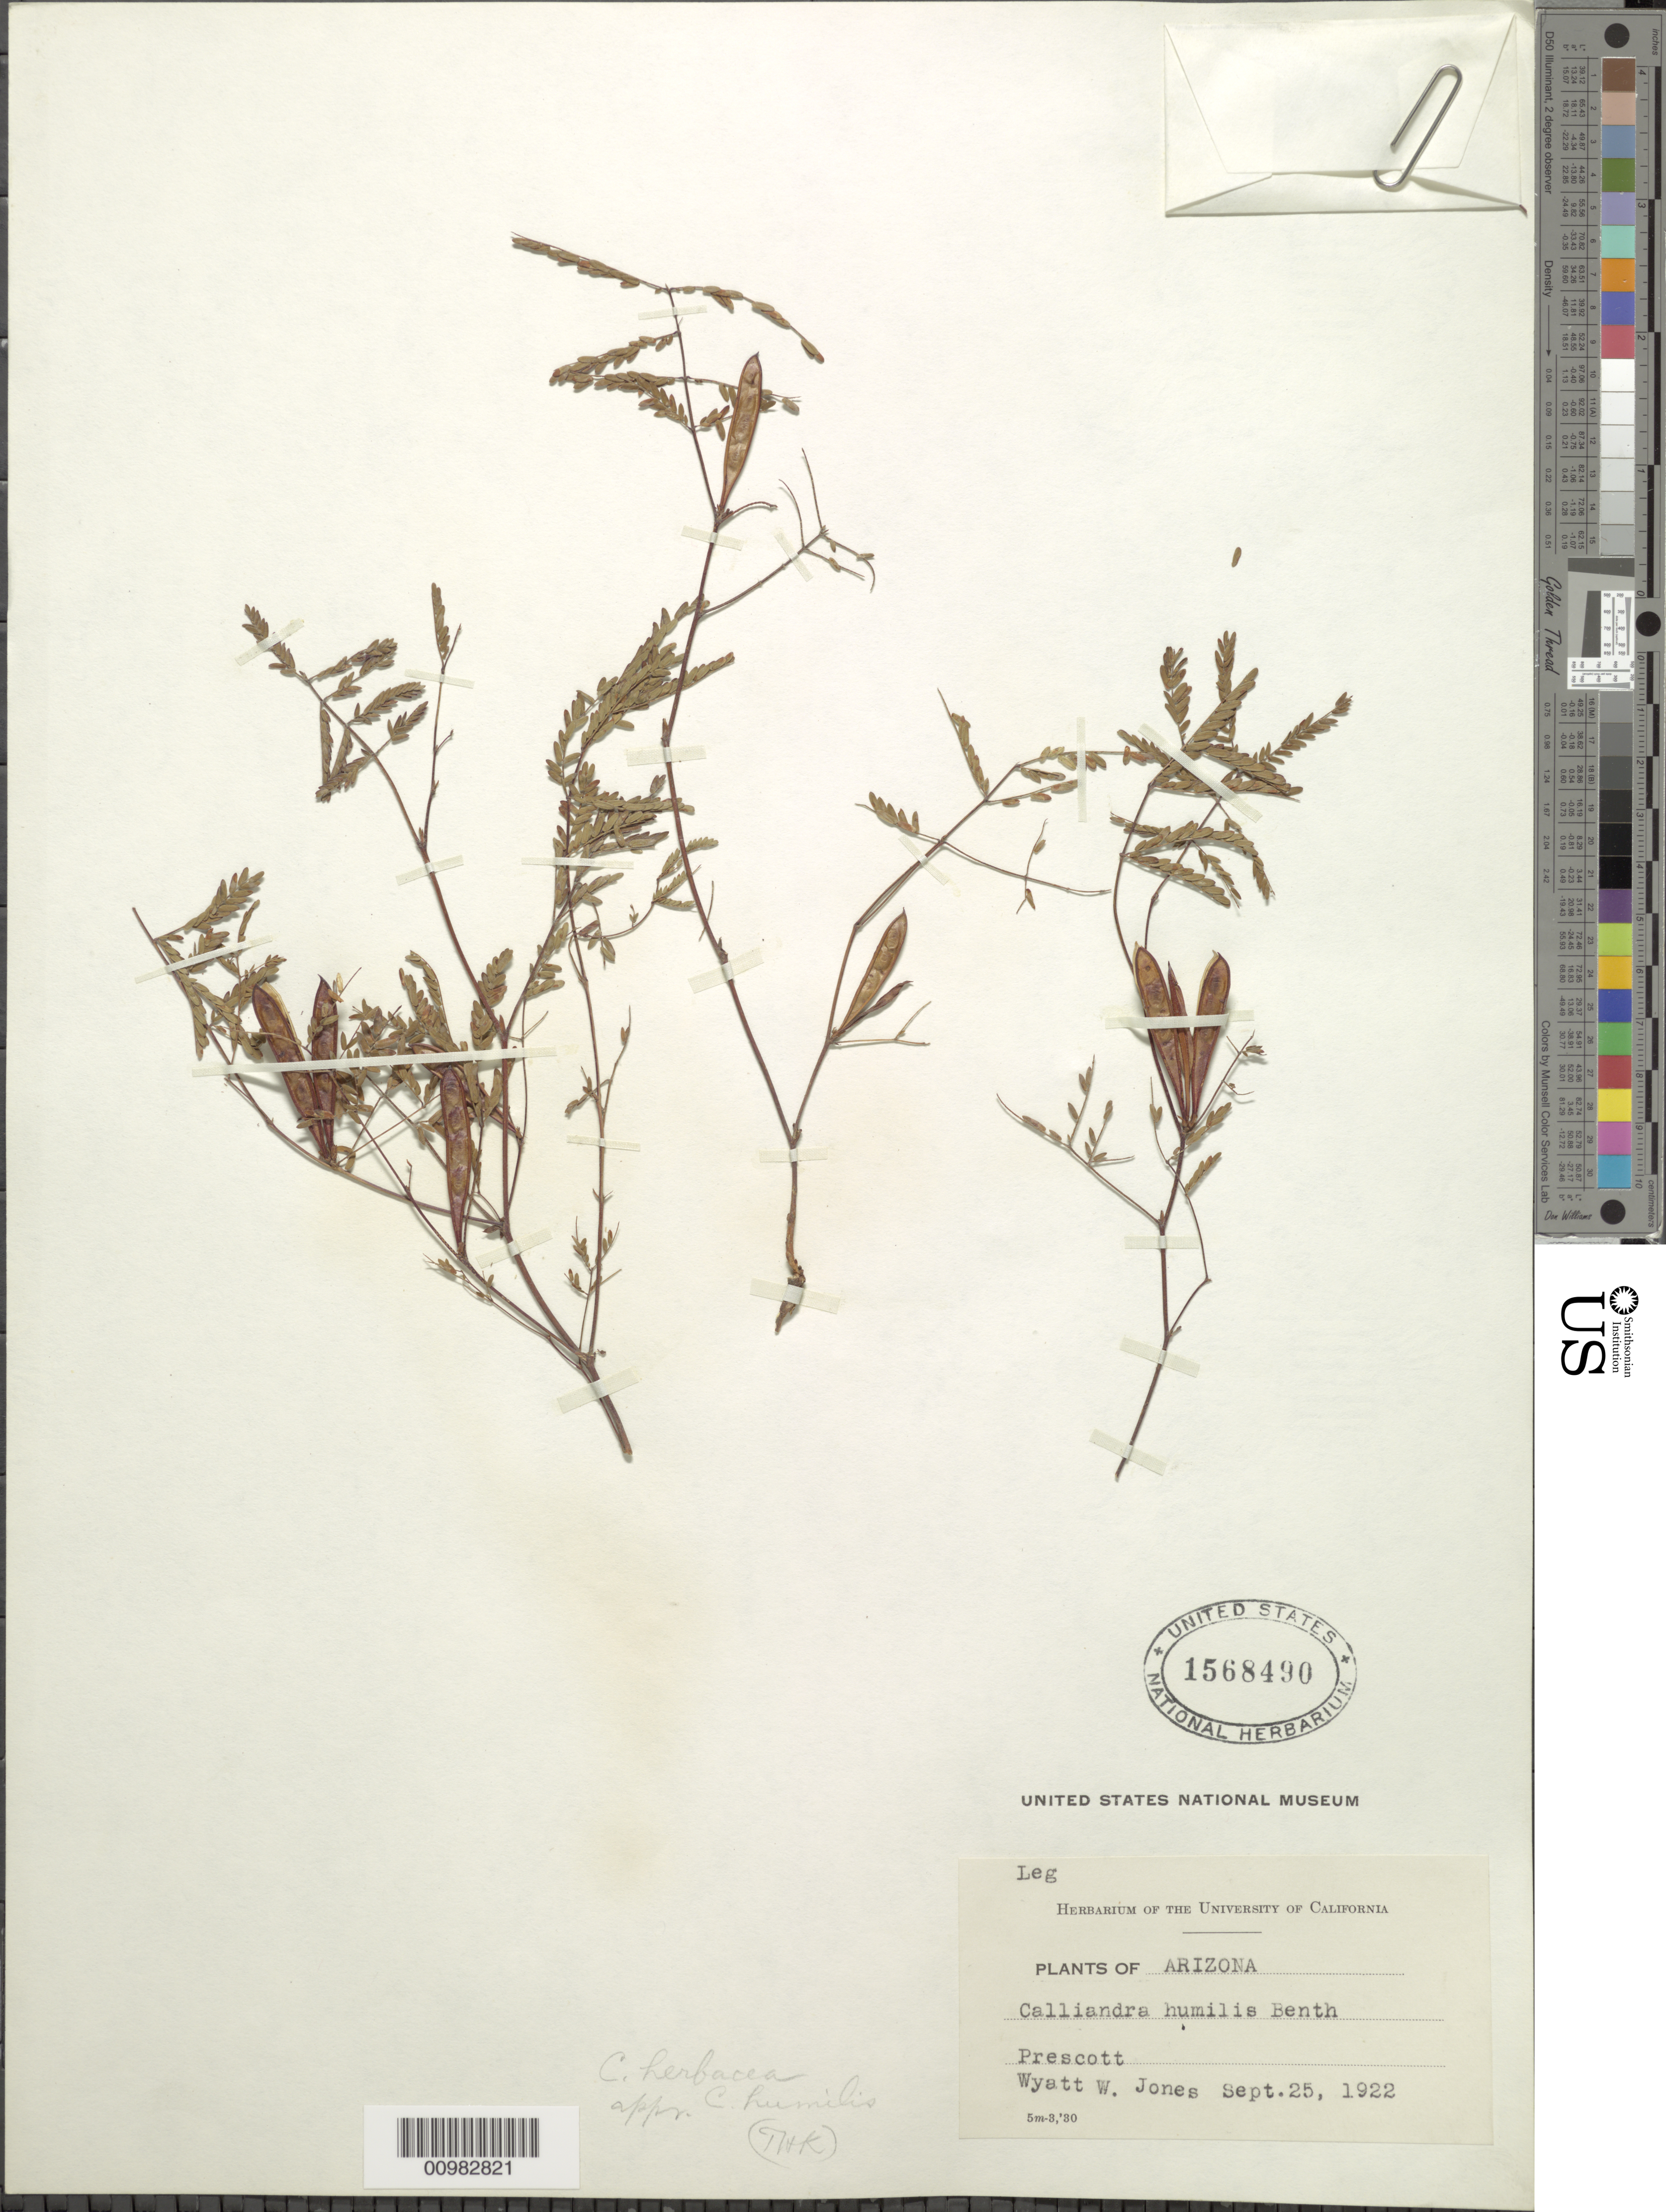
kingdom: Plantae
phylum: Tracheophyta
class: Magnoliopsida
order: Fabales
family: Fabaceae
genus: Calliandra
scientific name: Calliandra humilis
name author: Benth.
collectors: W. W. Jones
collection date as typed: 25 Sep 1922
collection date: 1922-09-25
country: United States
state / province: Arizona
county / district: Yavapai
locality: Prescott.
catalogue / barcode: US 1568490